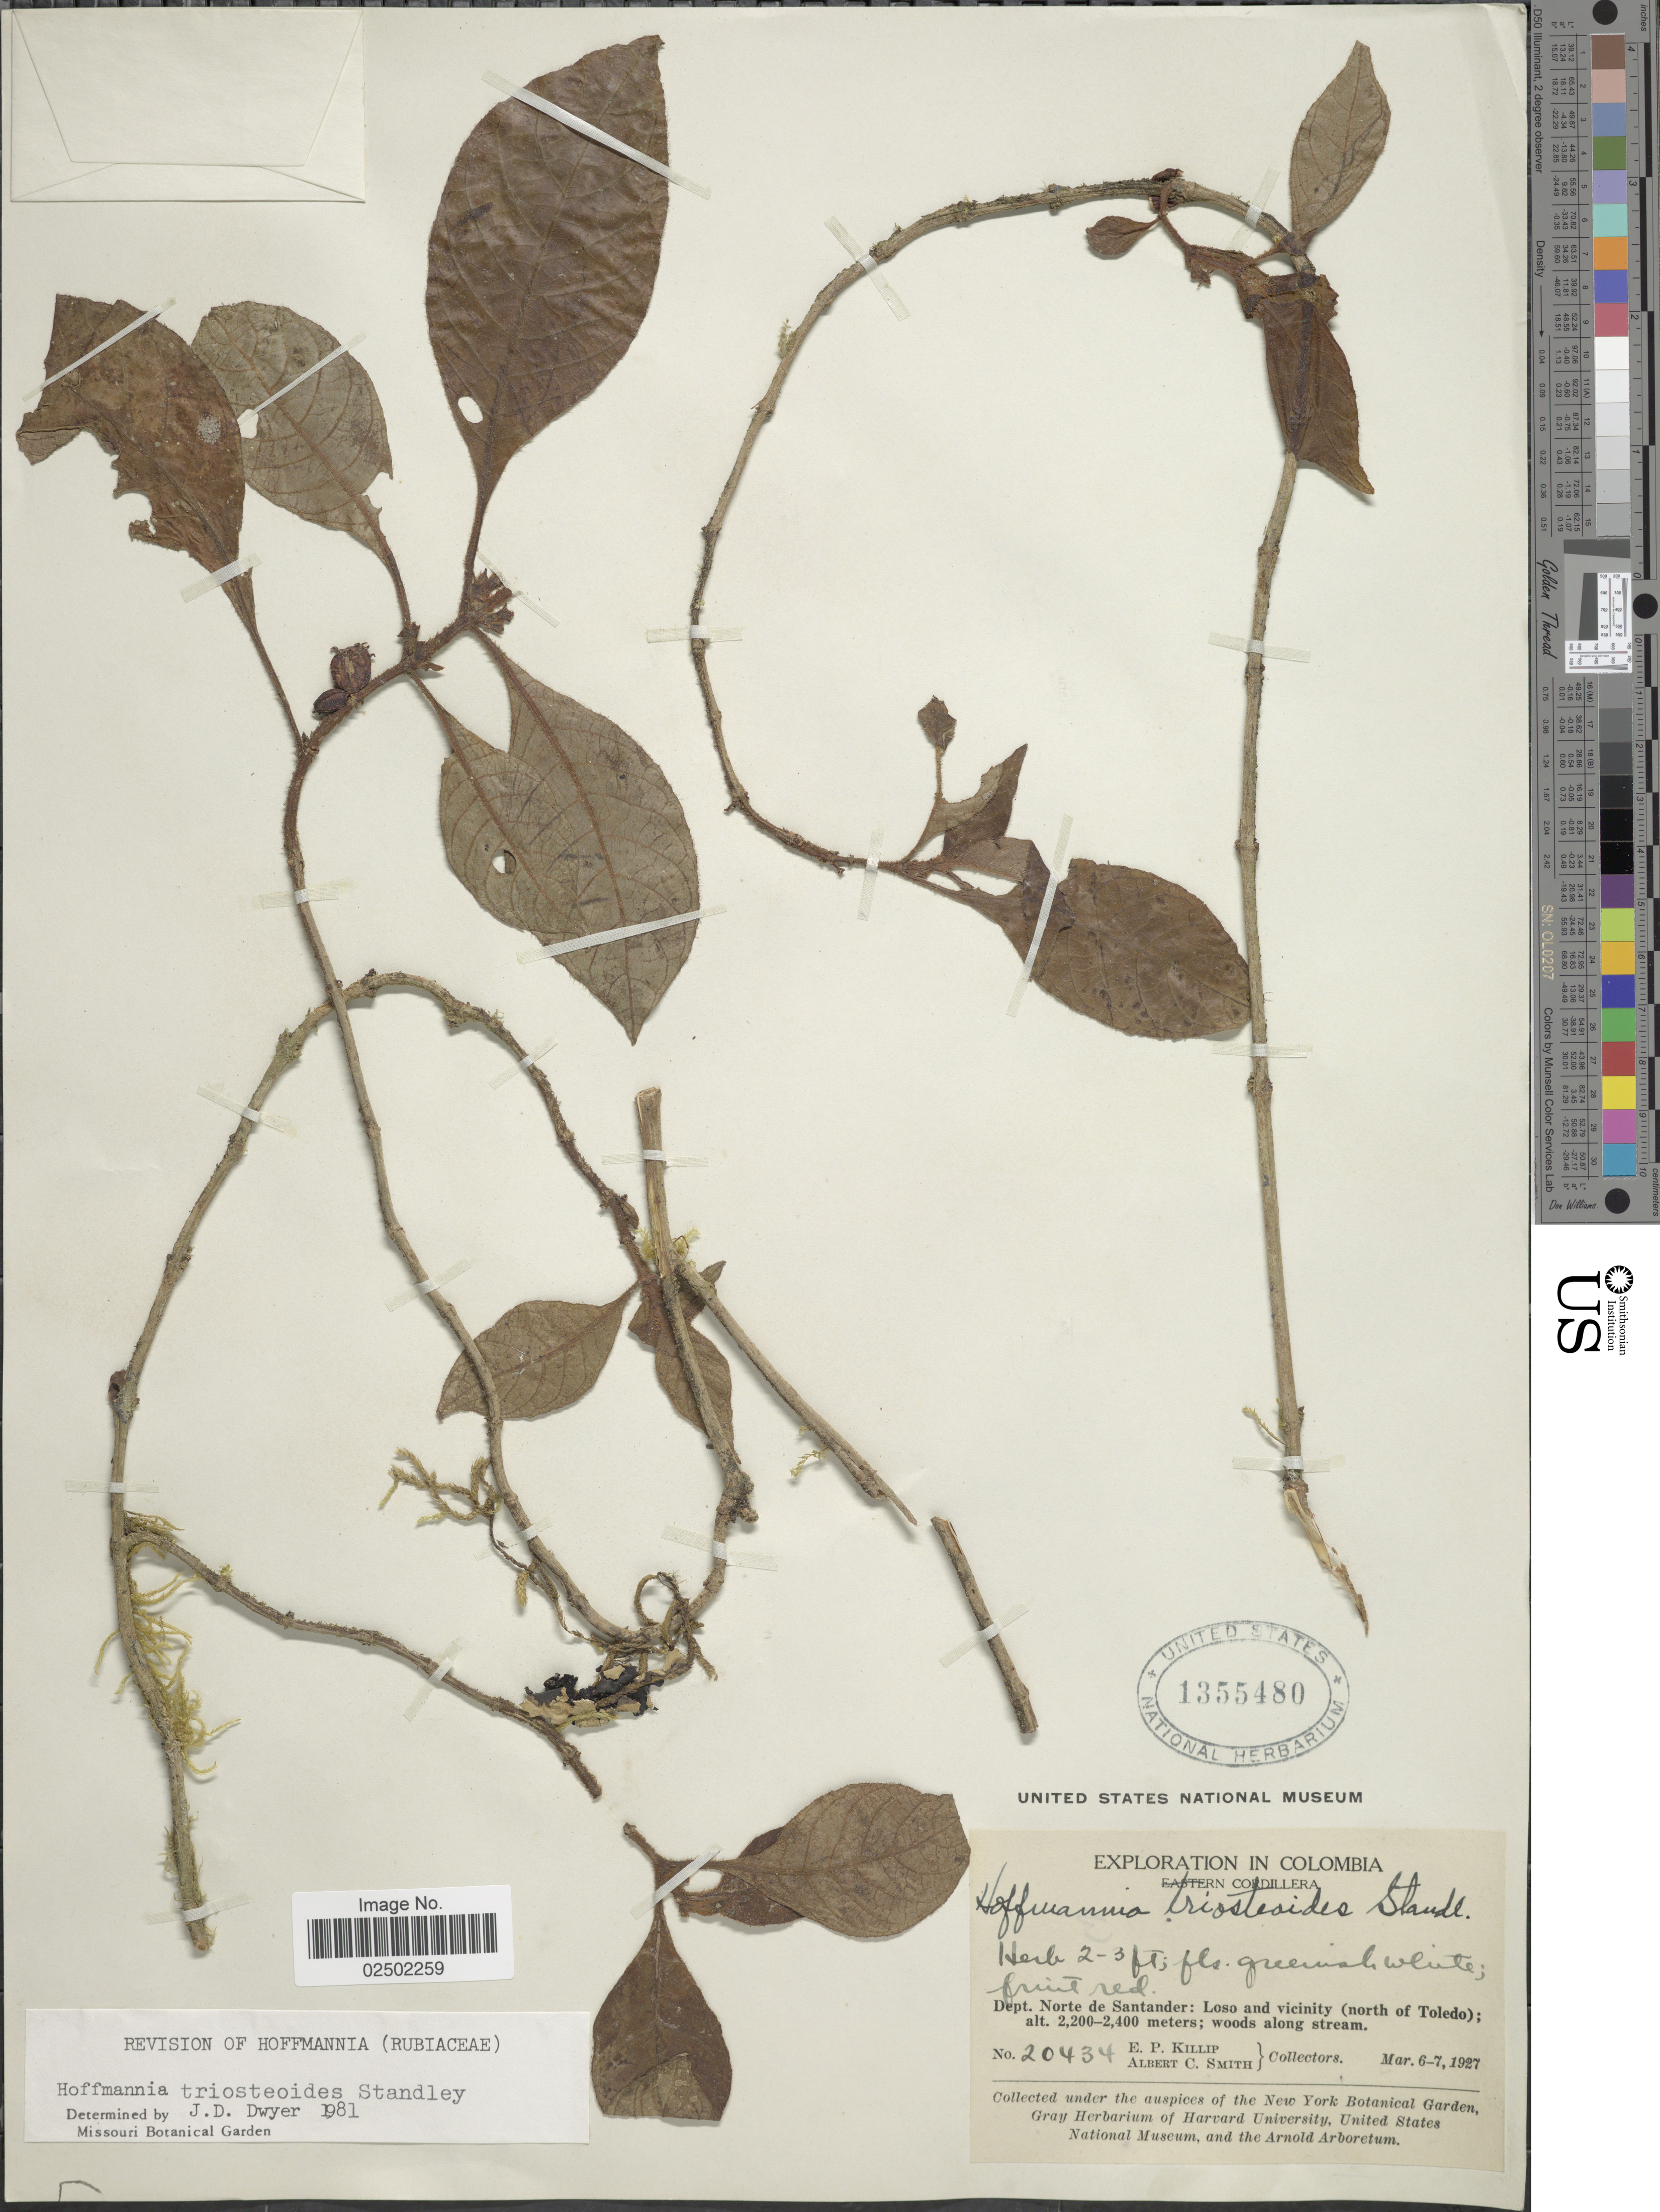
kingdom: Plantae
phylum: Tracheophyta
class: Magnoliopsida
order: Gentianales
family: Rubiaceae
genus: Hoffmannia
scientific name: Hoffmannia triosteoides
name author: Standl.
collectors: E. P. Killip & A. C. Smith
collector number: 20434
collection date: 1927-03-06/1927-03-07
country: Colombia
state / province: Norte de Santander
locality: Dept. Norte de Santander: Loso and vicinity (north of Toledo) woods along stream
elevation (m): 2200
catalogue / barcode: US 1355480